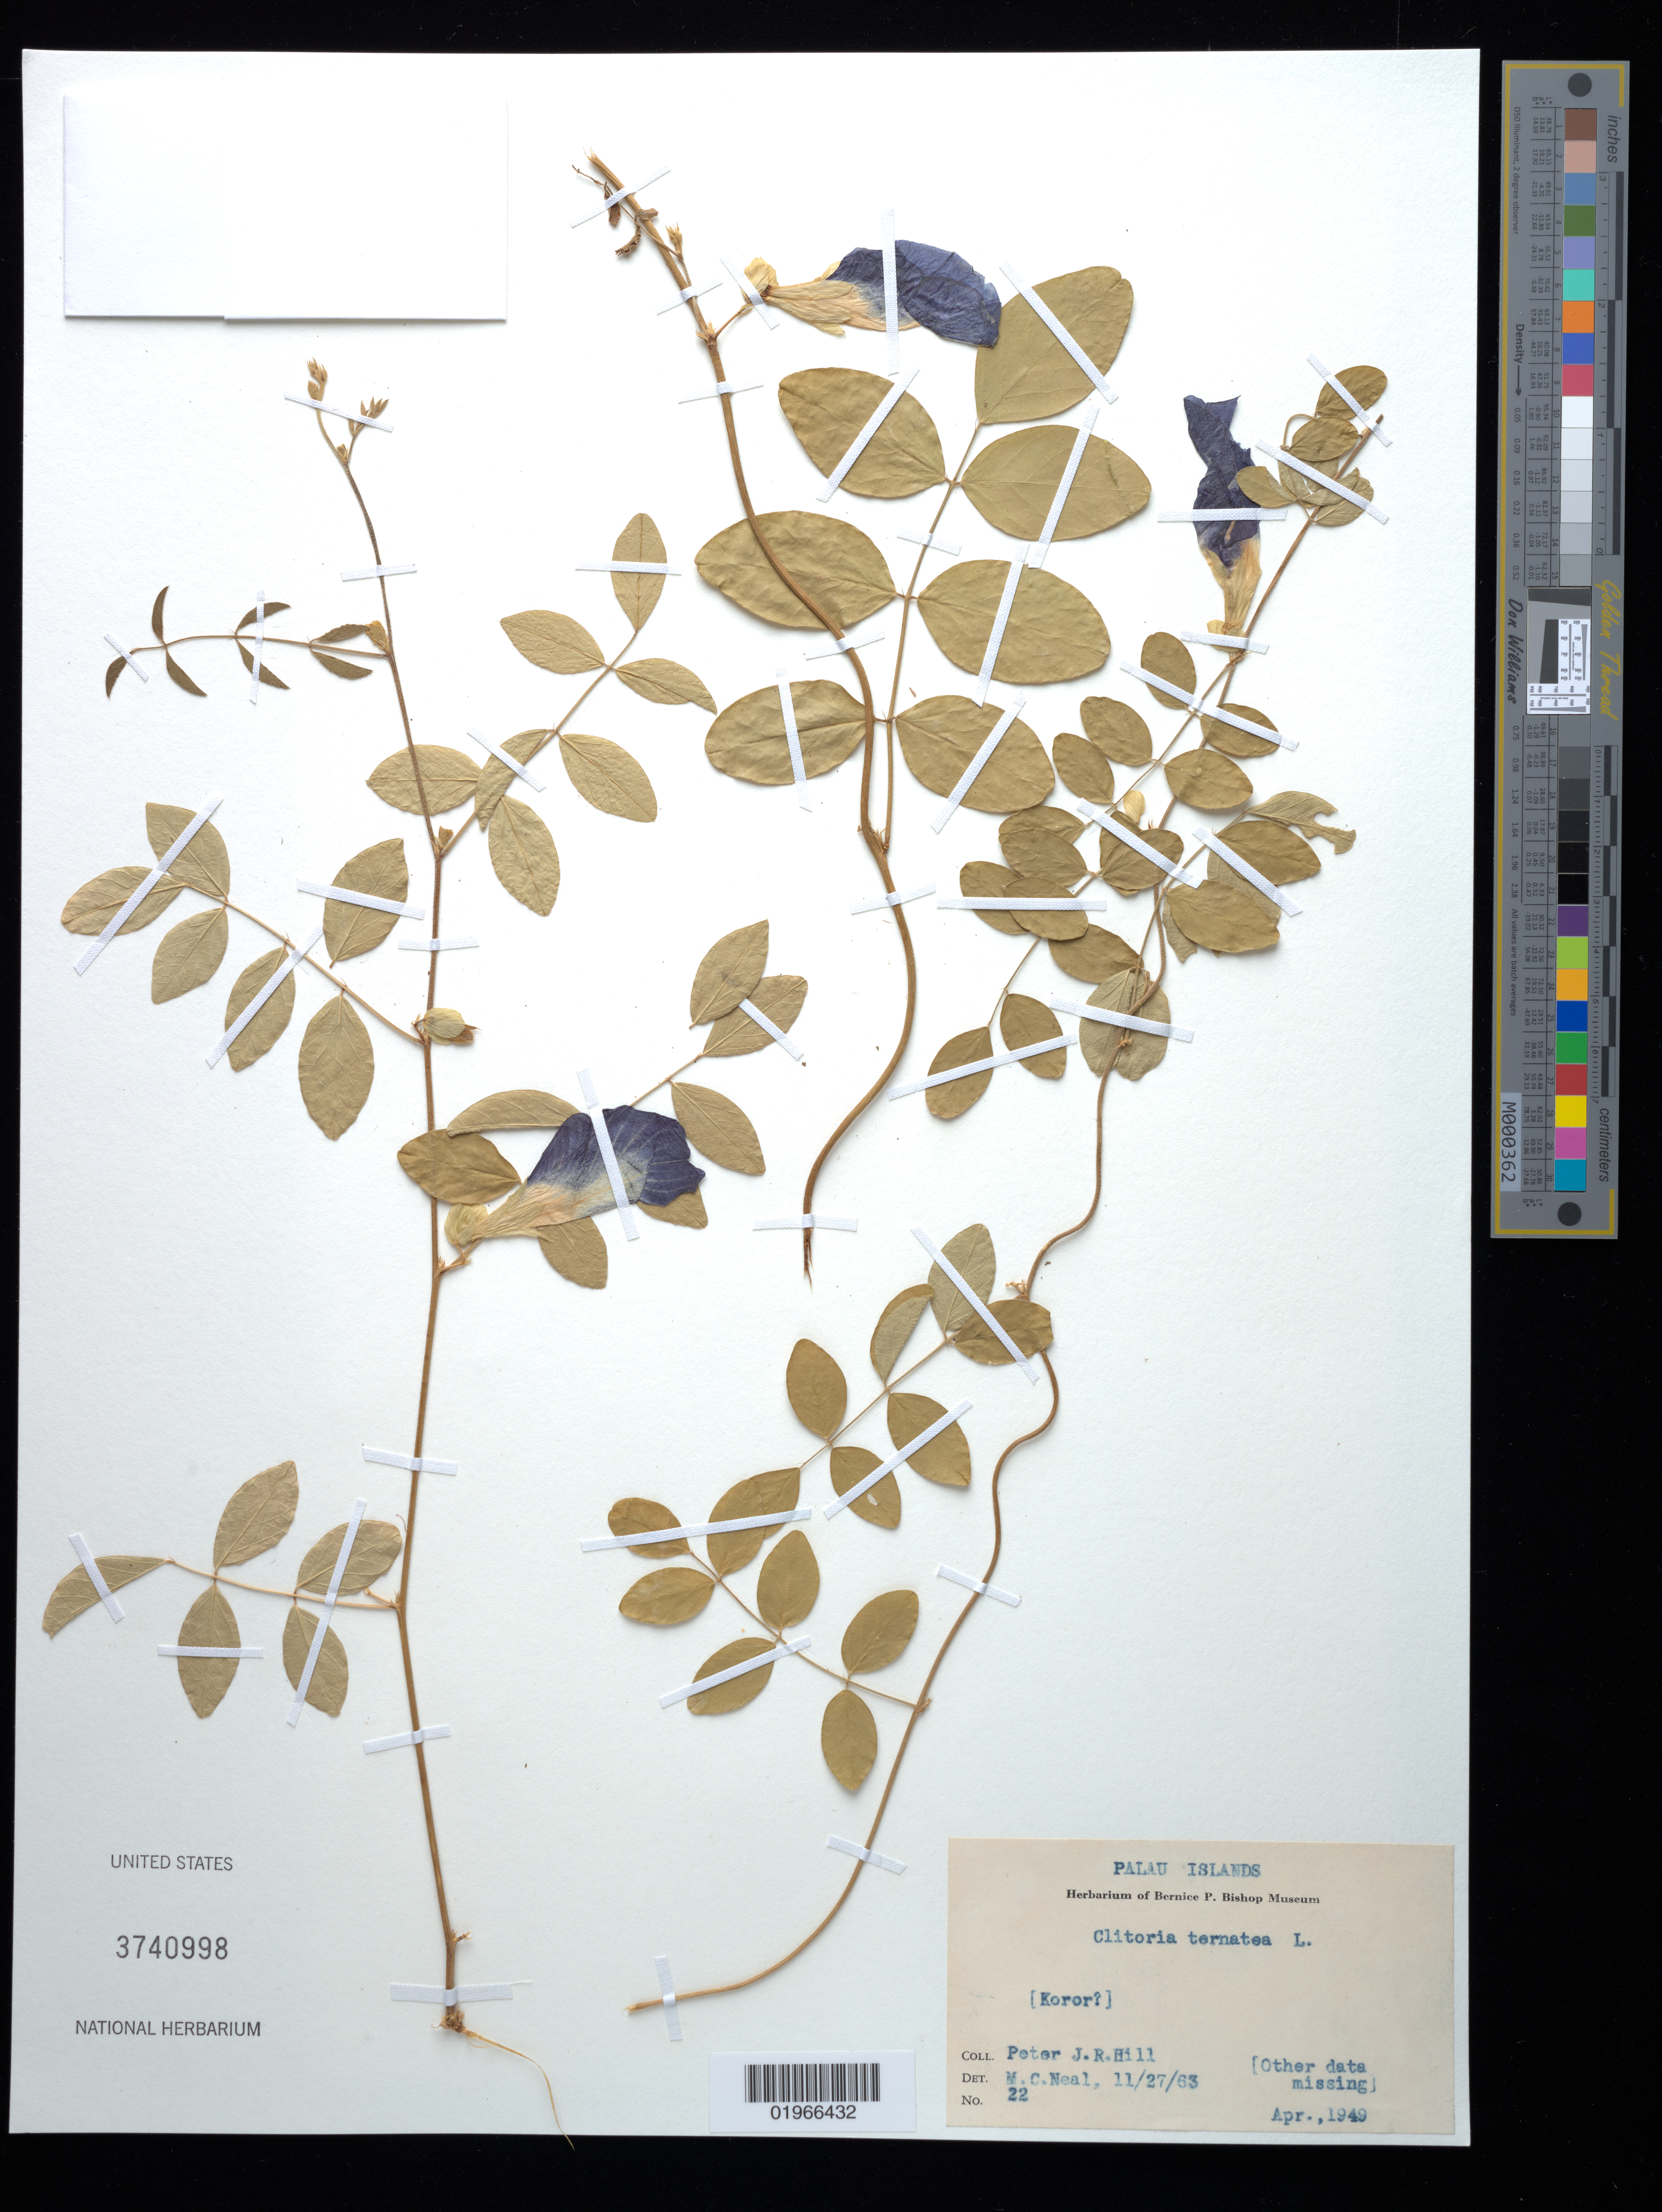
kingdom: Plantae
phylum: Tracheophyta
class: Magnoliopsida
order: Fabales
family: Fabaceae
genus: Clitoria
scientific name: Clitoria ternatea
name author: L.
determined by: Neal, M. C.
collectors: P. J. R. Hill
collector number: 22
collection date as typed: Apr 1949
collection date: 1949-04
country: Palau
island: Oreor [Koror]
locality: The Caroline Islands. Palau. Korror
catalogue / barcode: US 3740998